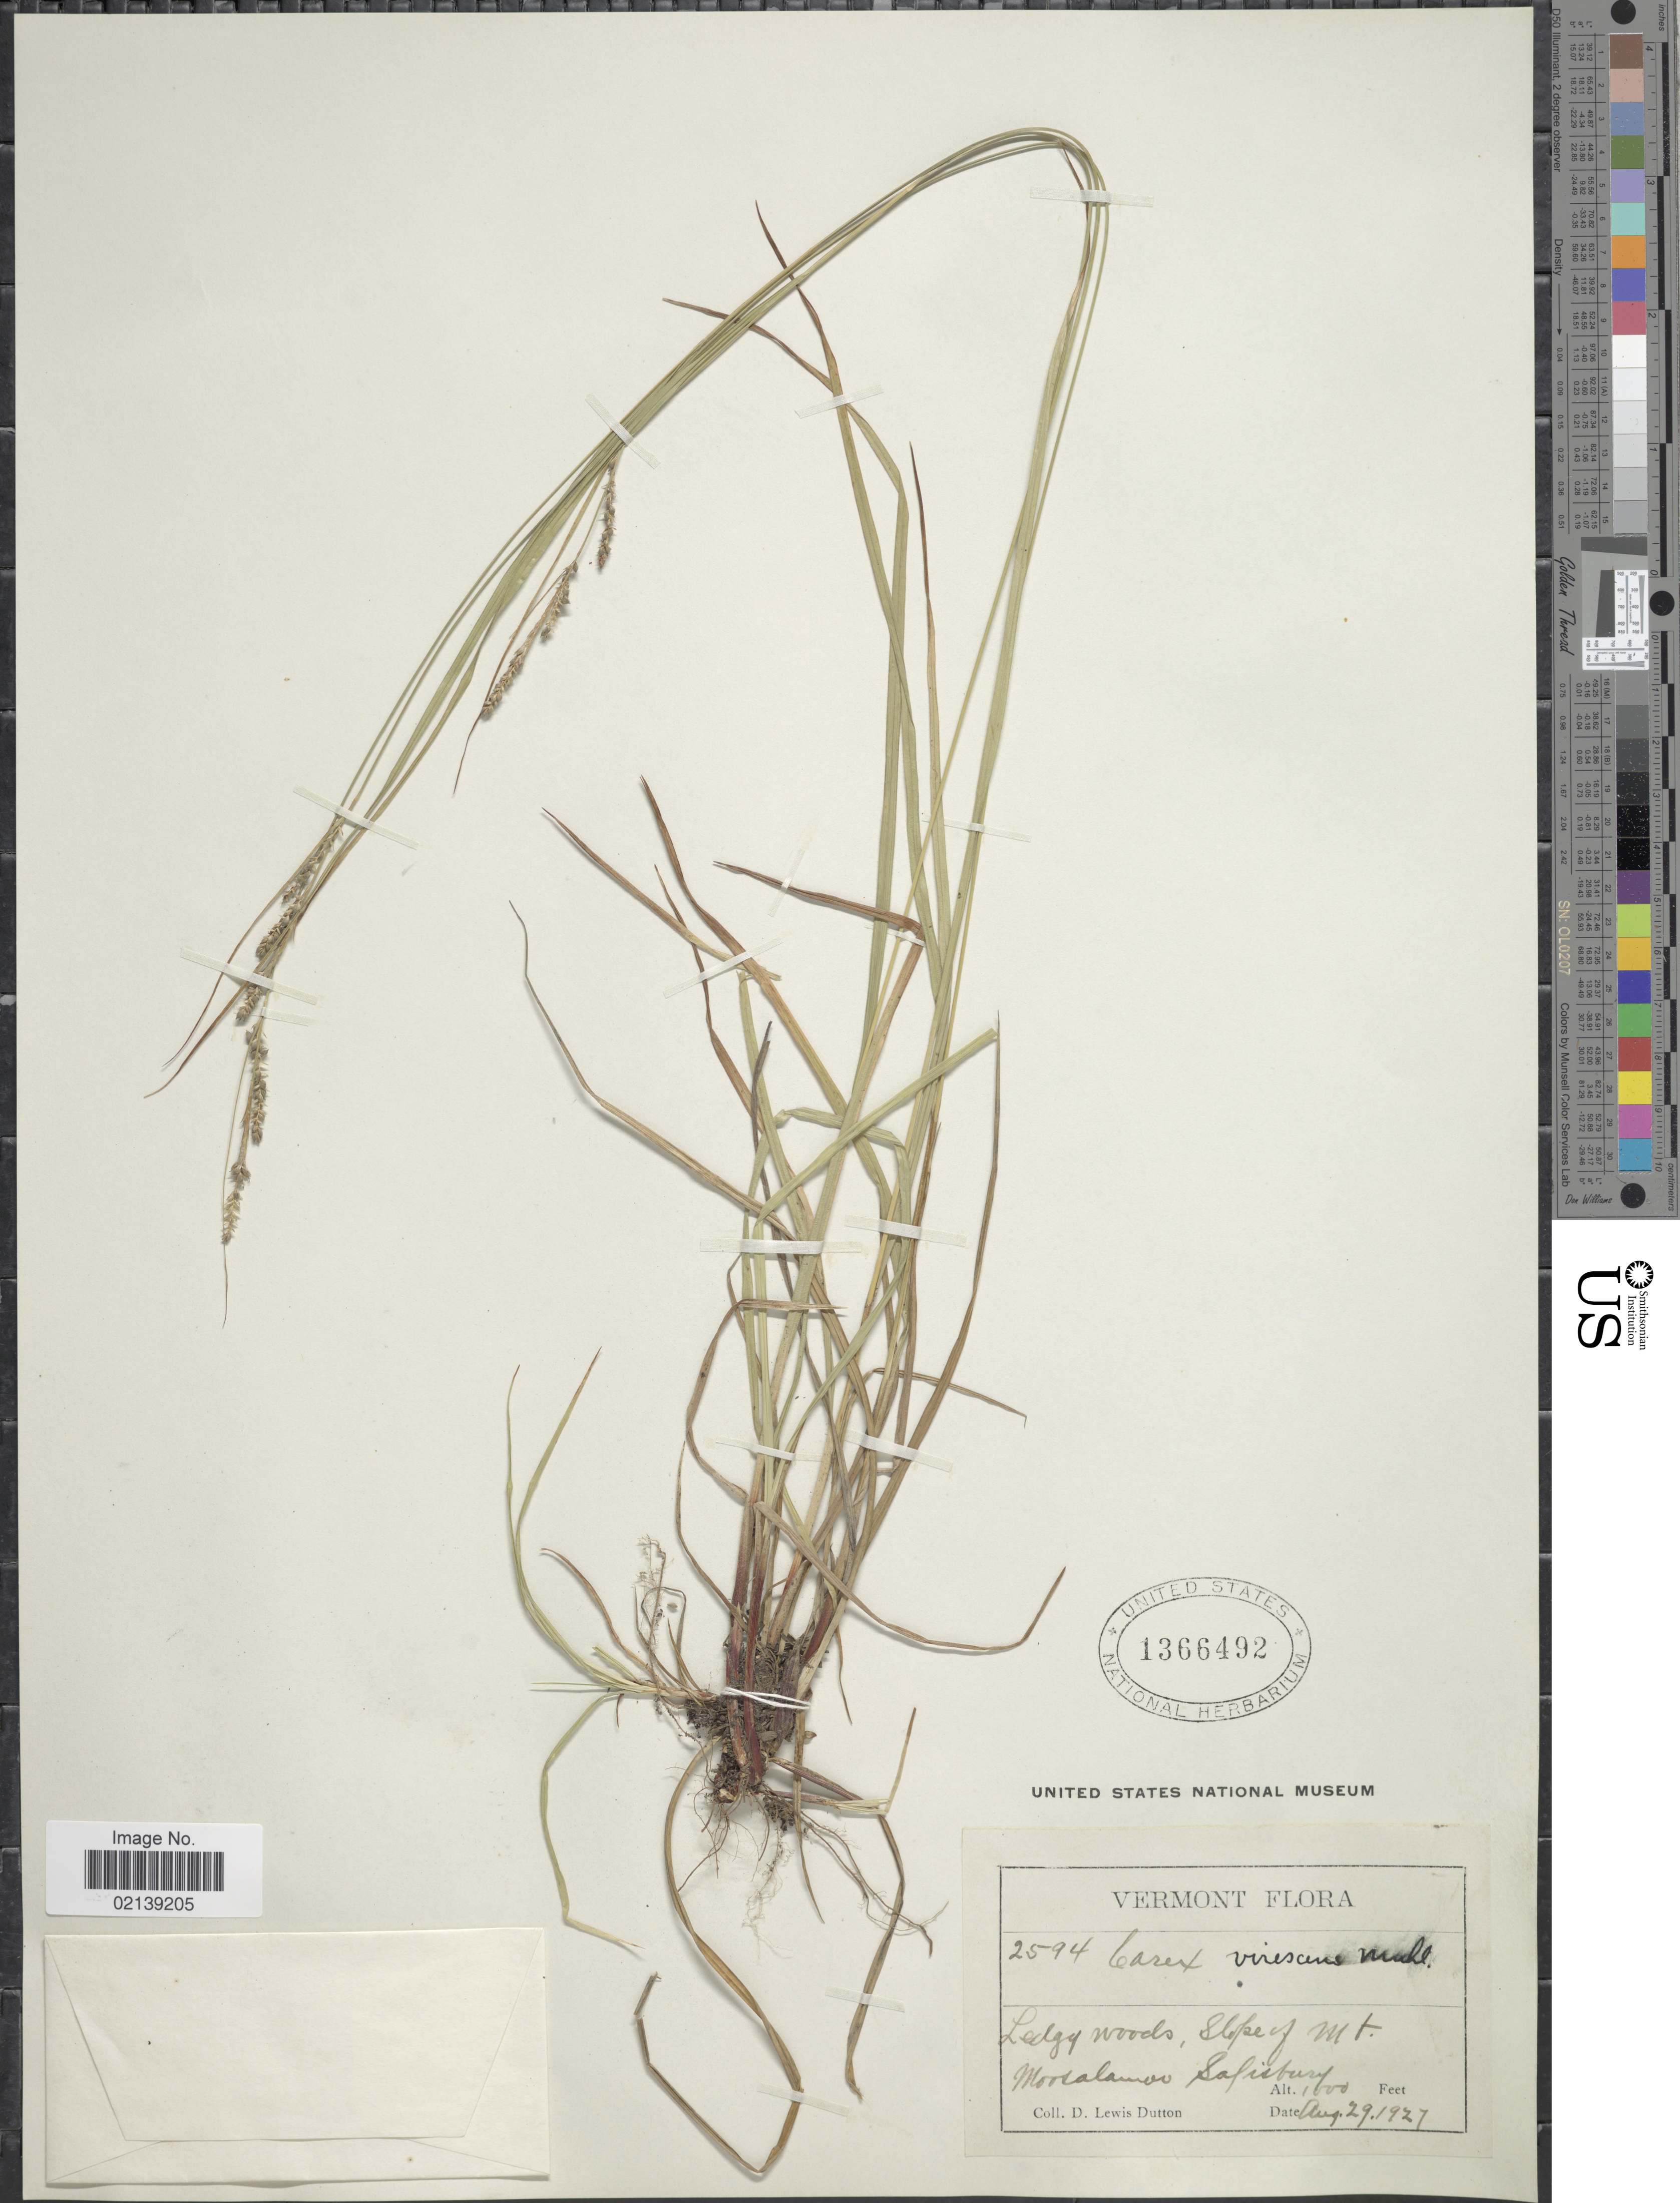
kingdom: Plantae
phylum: Tracheophyta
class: Liliopsida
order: Poales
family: Cyperaceae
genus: Carex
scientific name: Carex virescens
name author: Muhl. ex Willd.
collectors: D. Dutton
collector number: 2594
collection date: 1927-08-29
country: United States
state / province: Vermont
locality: Ledgy woods, slope of Mt. Moosalamoo, Salisbury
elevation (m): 305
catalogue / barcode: US 1366492